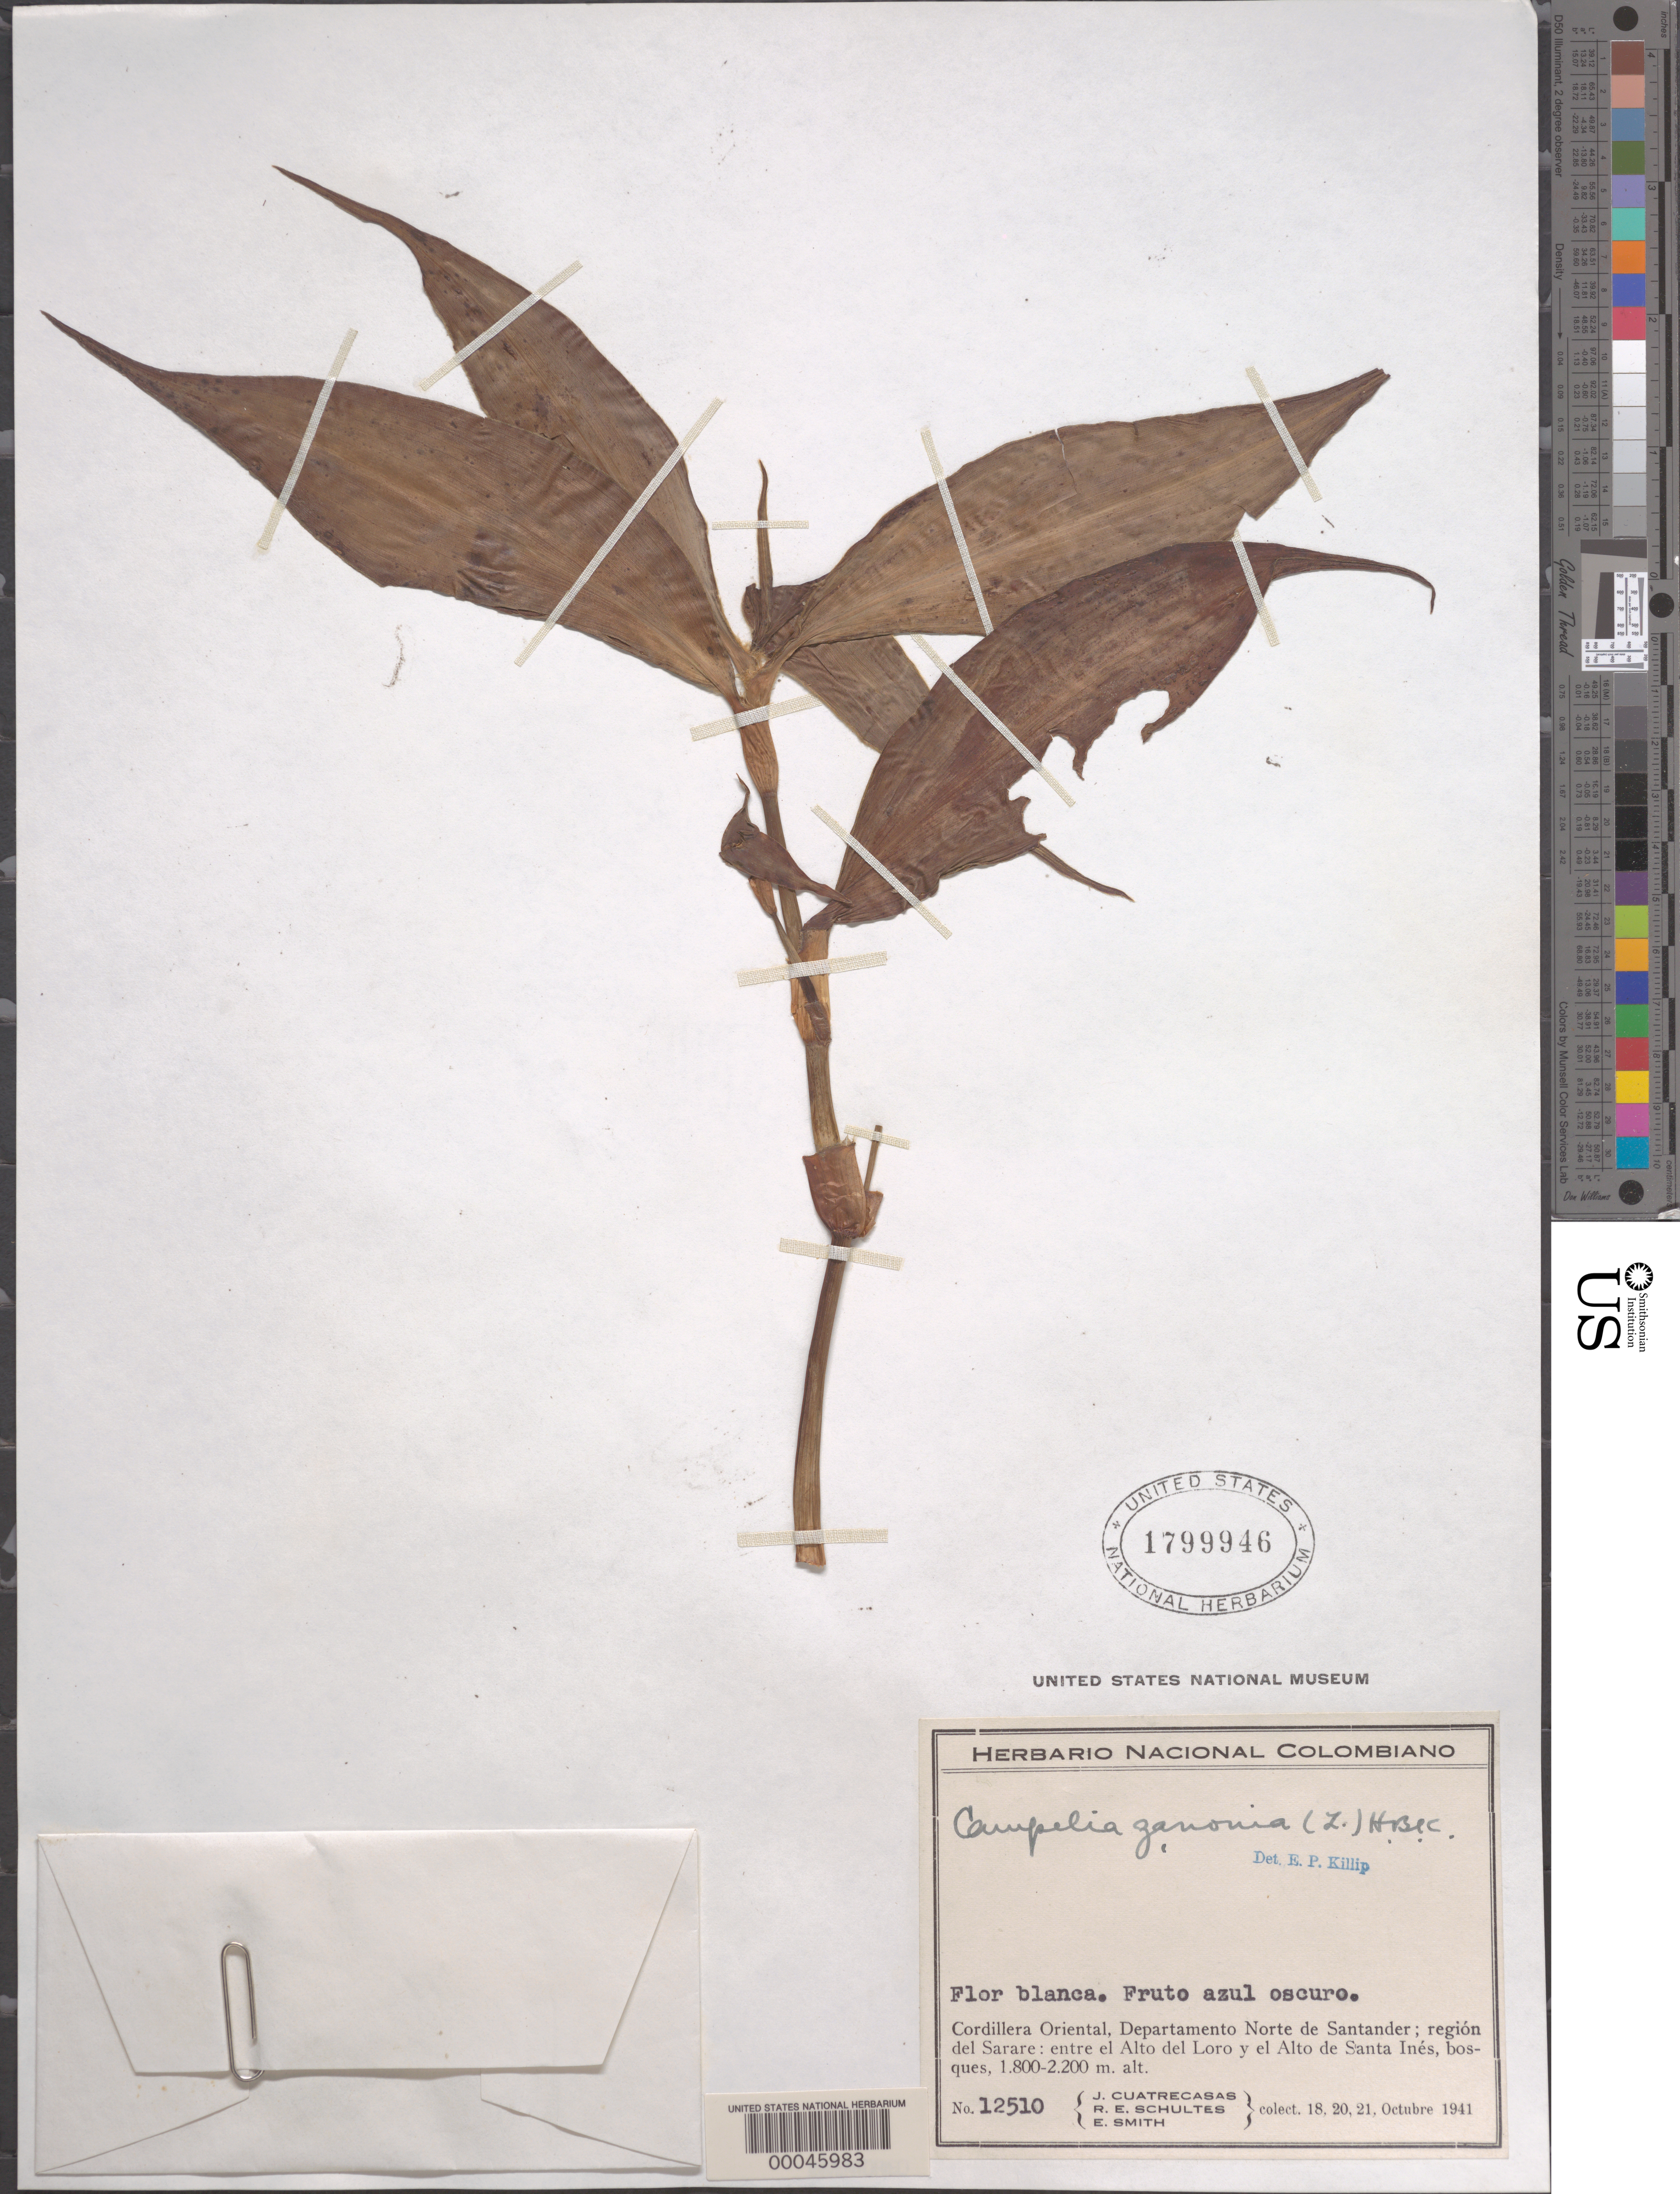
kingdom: Plantae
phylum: Tracheophyta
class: Liliopsida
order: Commelinales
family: Commelinaceae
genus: Tradescantia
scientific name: Tradescantia zanonia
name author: (L.) Sw.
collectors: J. Cuatrecasas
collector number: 12510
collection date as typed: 18 Oct 1941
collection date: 1941-10-18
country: Colombia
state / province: Norte de Santander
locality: Sarare, between Alto del Loro and Alto de Santa Inez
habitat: Forest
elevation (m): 1800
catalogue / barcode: US 1799946